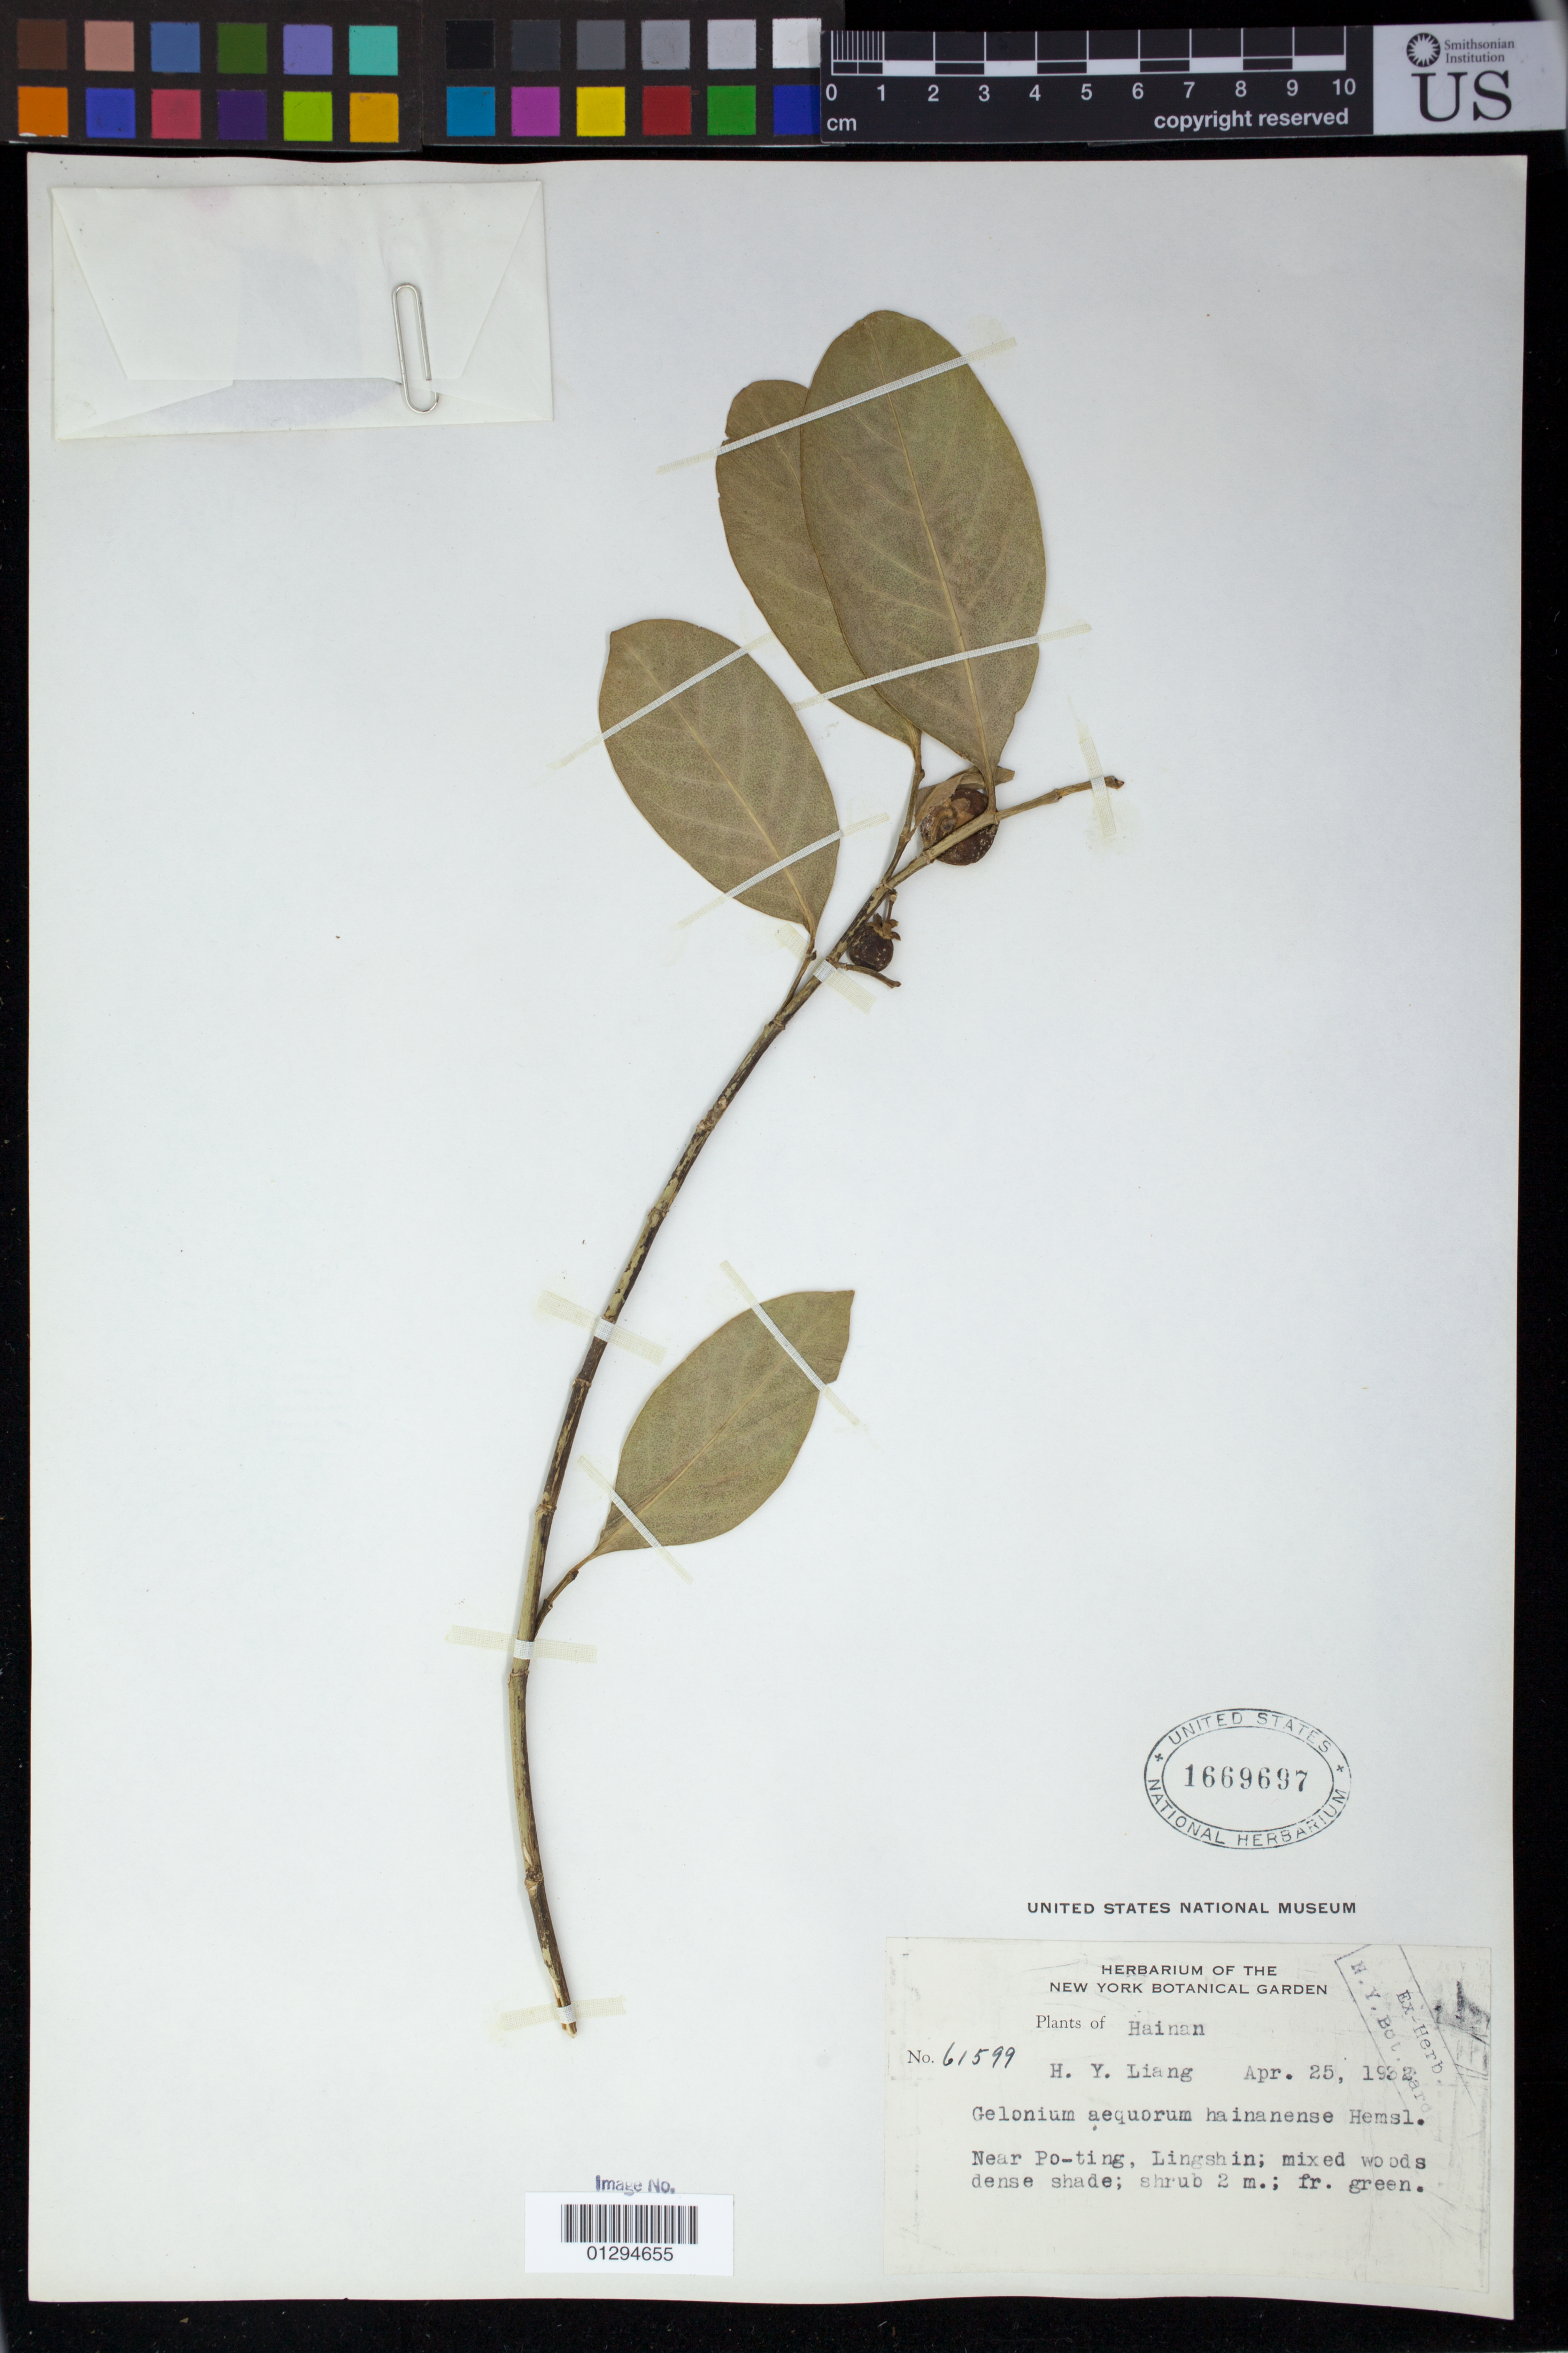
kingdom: Plantae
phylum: Tracheophyta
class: Magnoliopsida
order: Malpighiales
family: Euphorbiaceae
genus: Gelonium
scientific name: Gelonium aequoreum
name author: Hance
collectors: H. Y. Liang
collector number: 61599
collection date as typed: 25 Apr 1932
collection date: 1932-04-25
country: China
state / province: Hainan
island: Hainan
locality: Near po-ting, lingshin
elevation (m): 153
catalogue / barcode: US 1669697